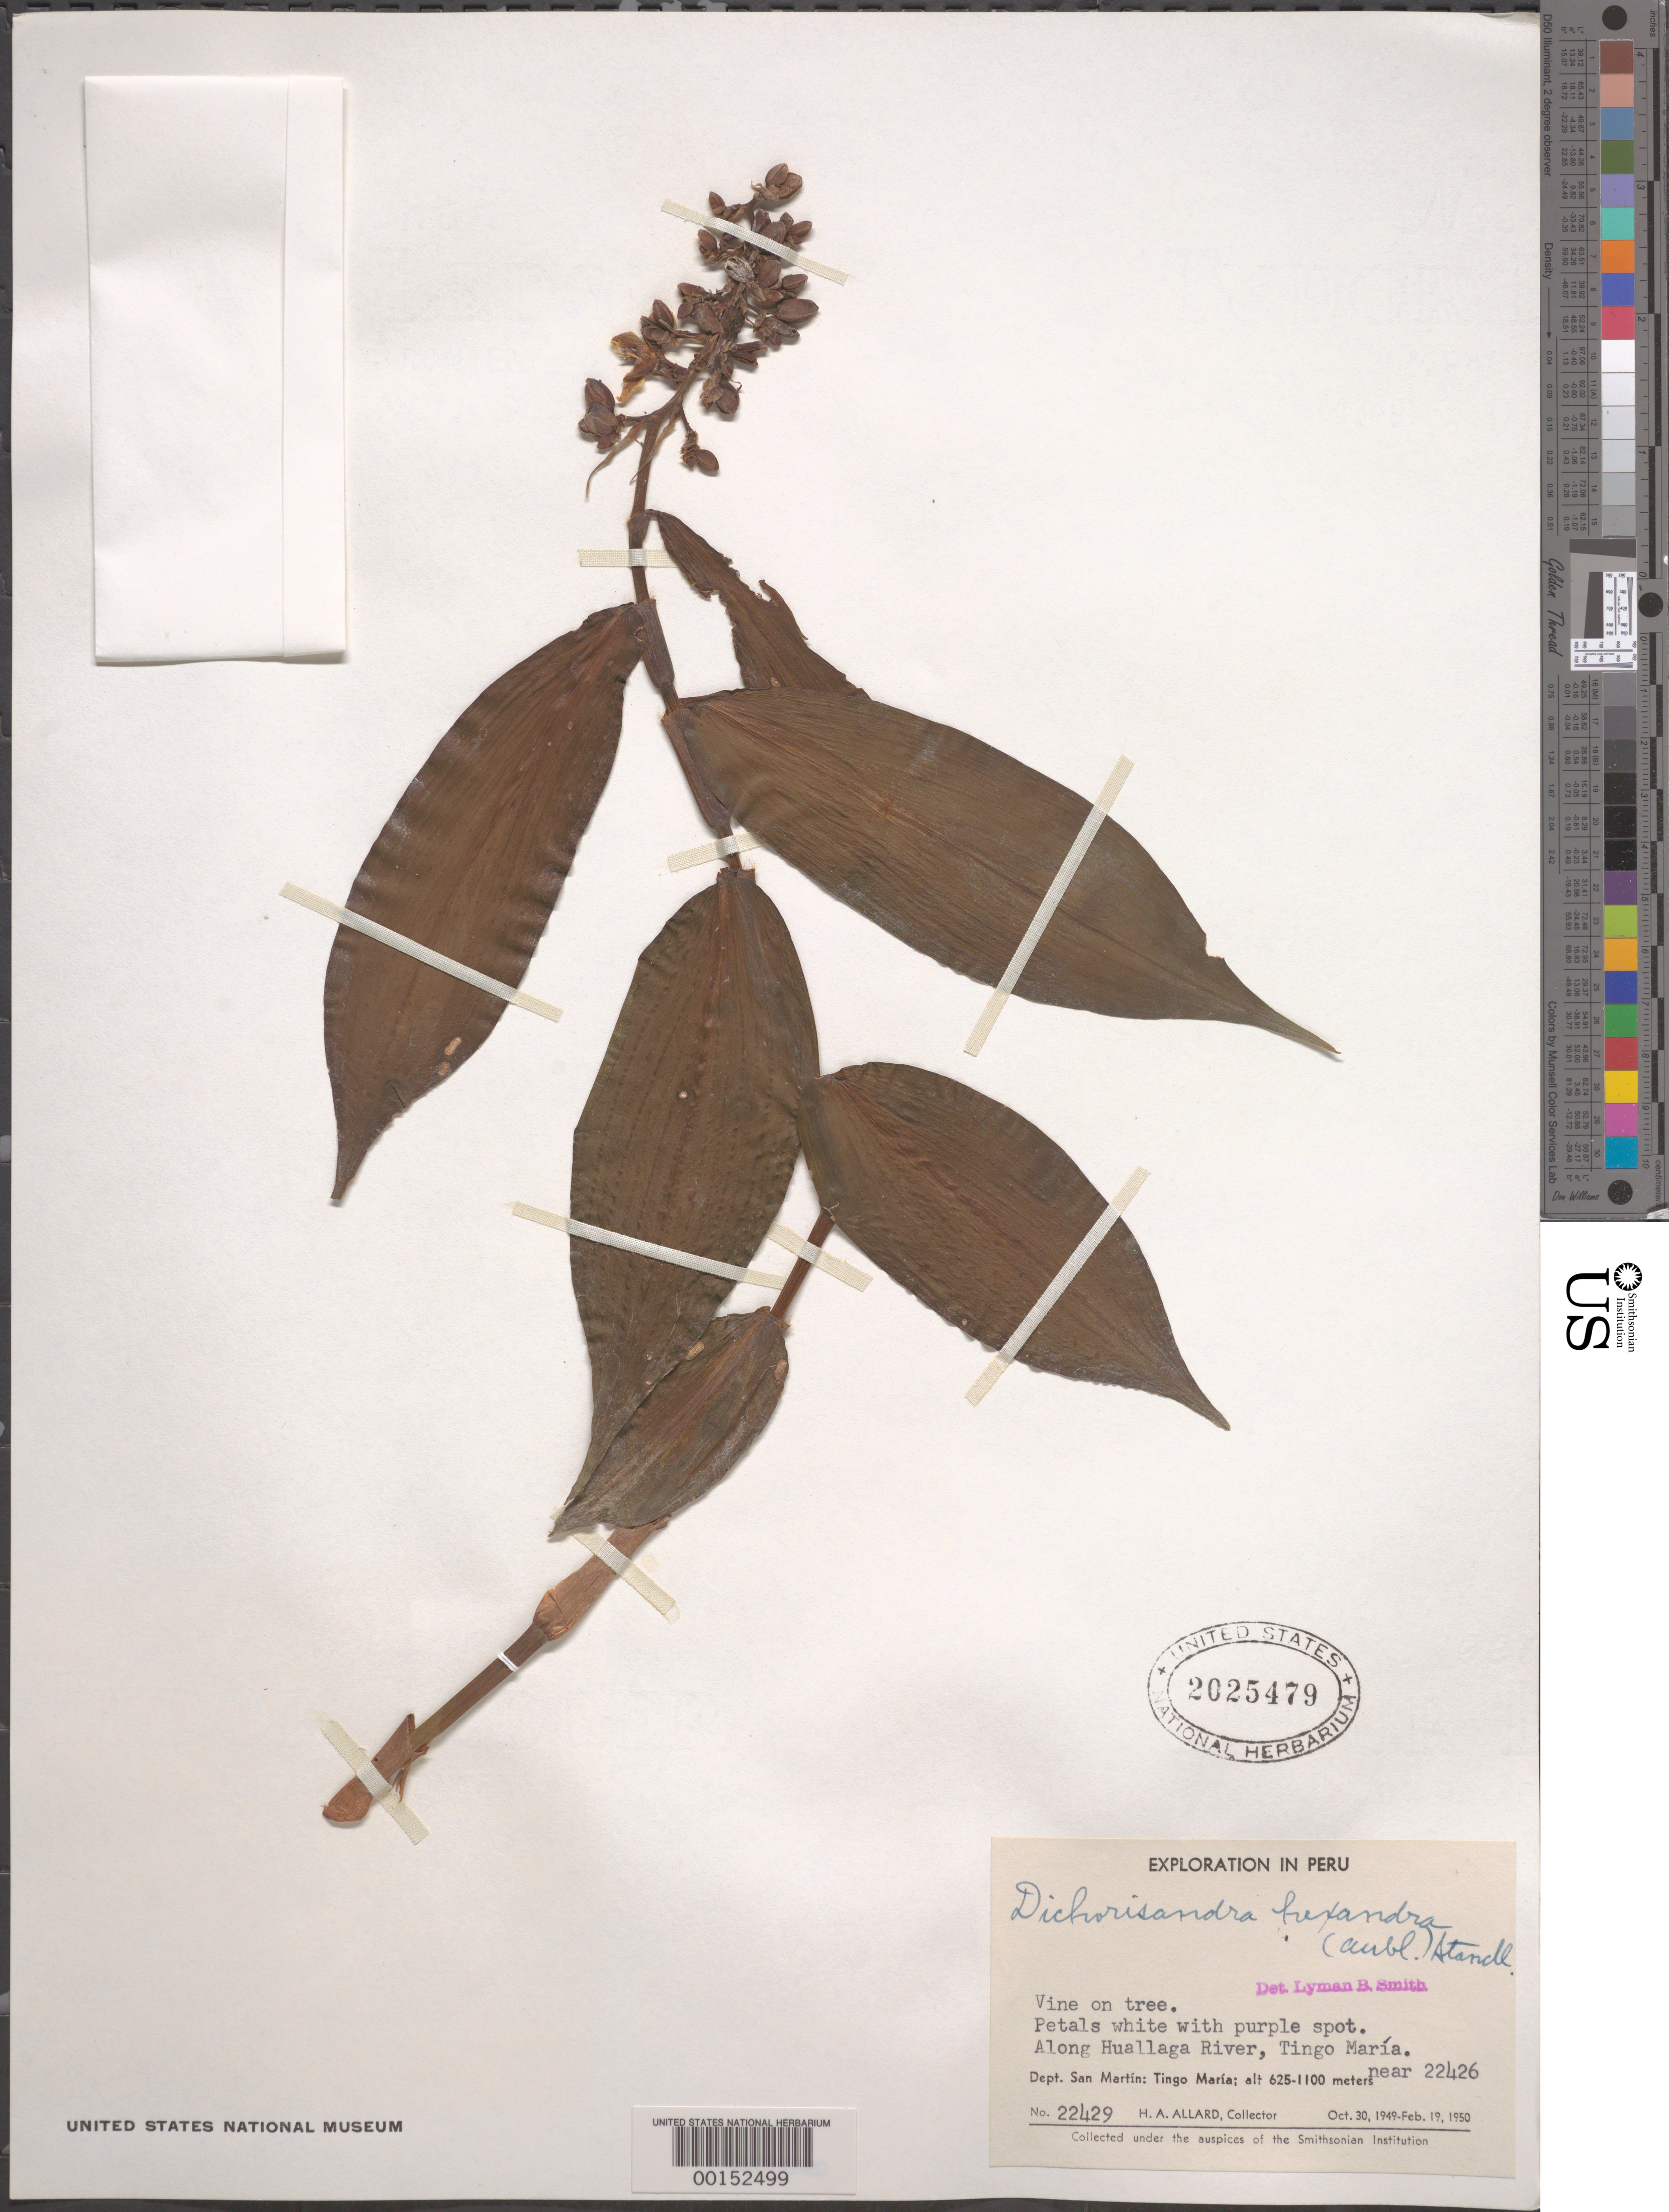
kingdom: Plantae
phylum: Tracheophyta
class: Liliopsida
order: Commelinales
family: Commelinaceae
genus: Dichorisandra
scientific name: Dichorisandra hexandra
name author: (Aubl.) Standl.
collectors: H. A. Allard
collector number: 22429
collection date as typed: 30 Oct 1950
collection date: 1950-10-30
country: Peru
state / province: San Martín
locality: Tingo maria, along huallaga river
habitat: Riverbank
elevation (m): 625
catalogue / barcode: US 2025479